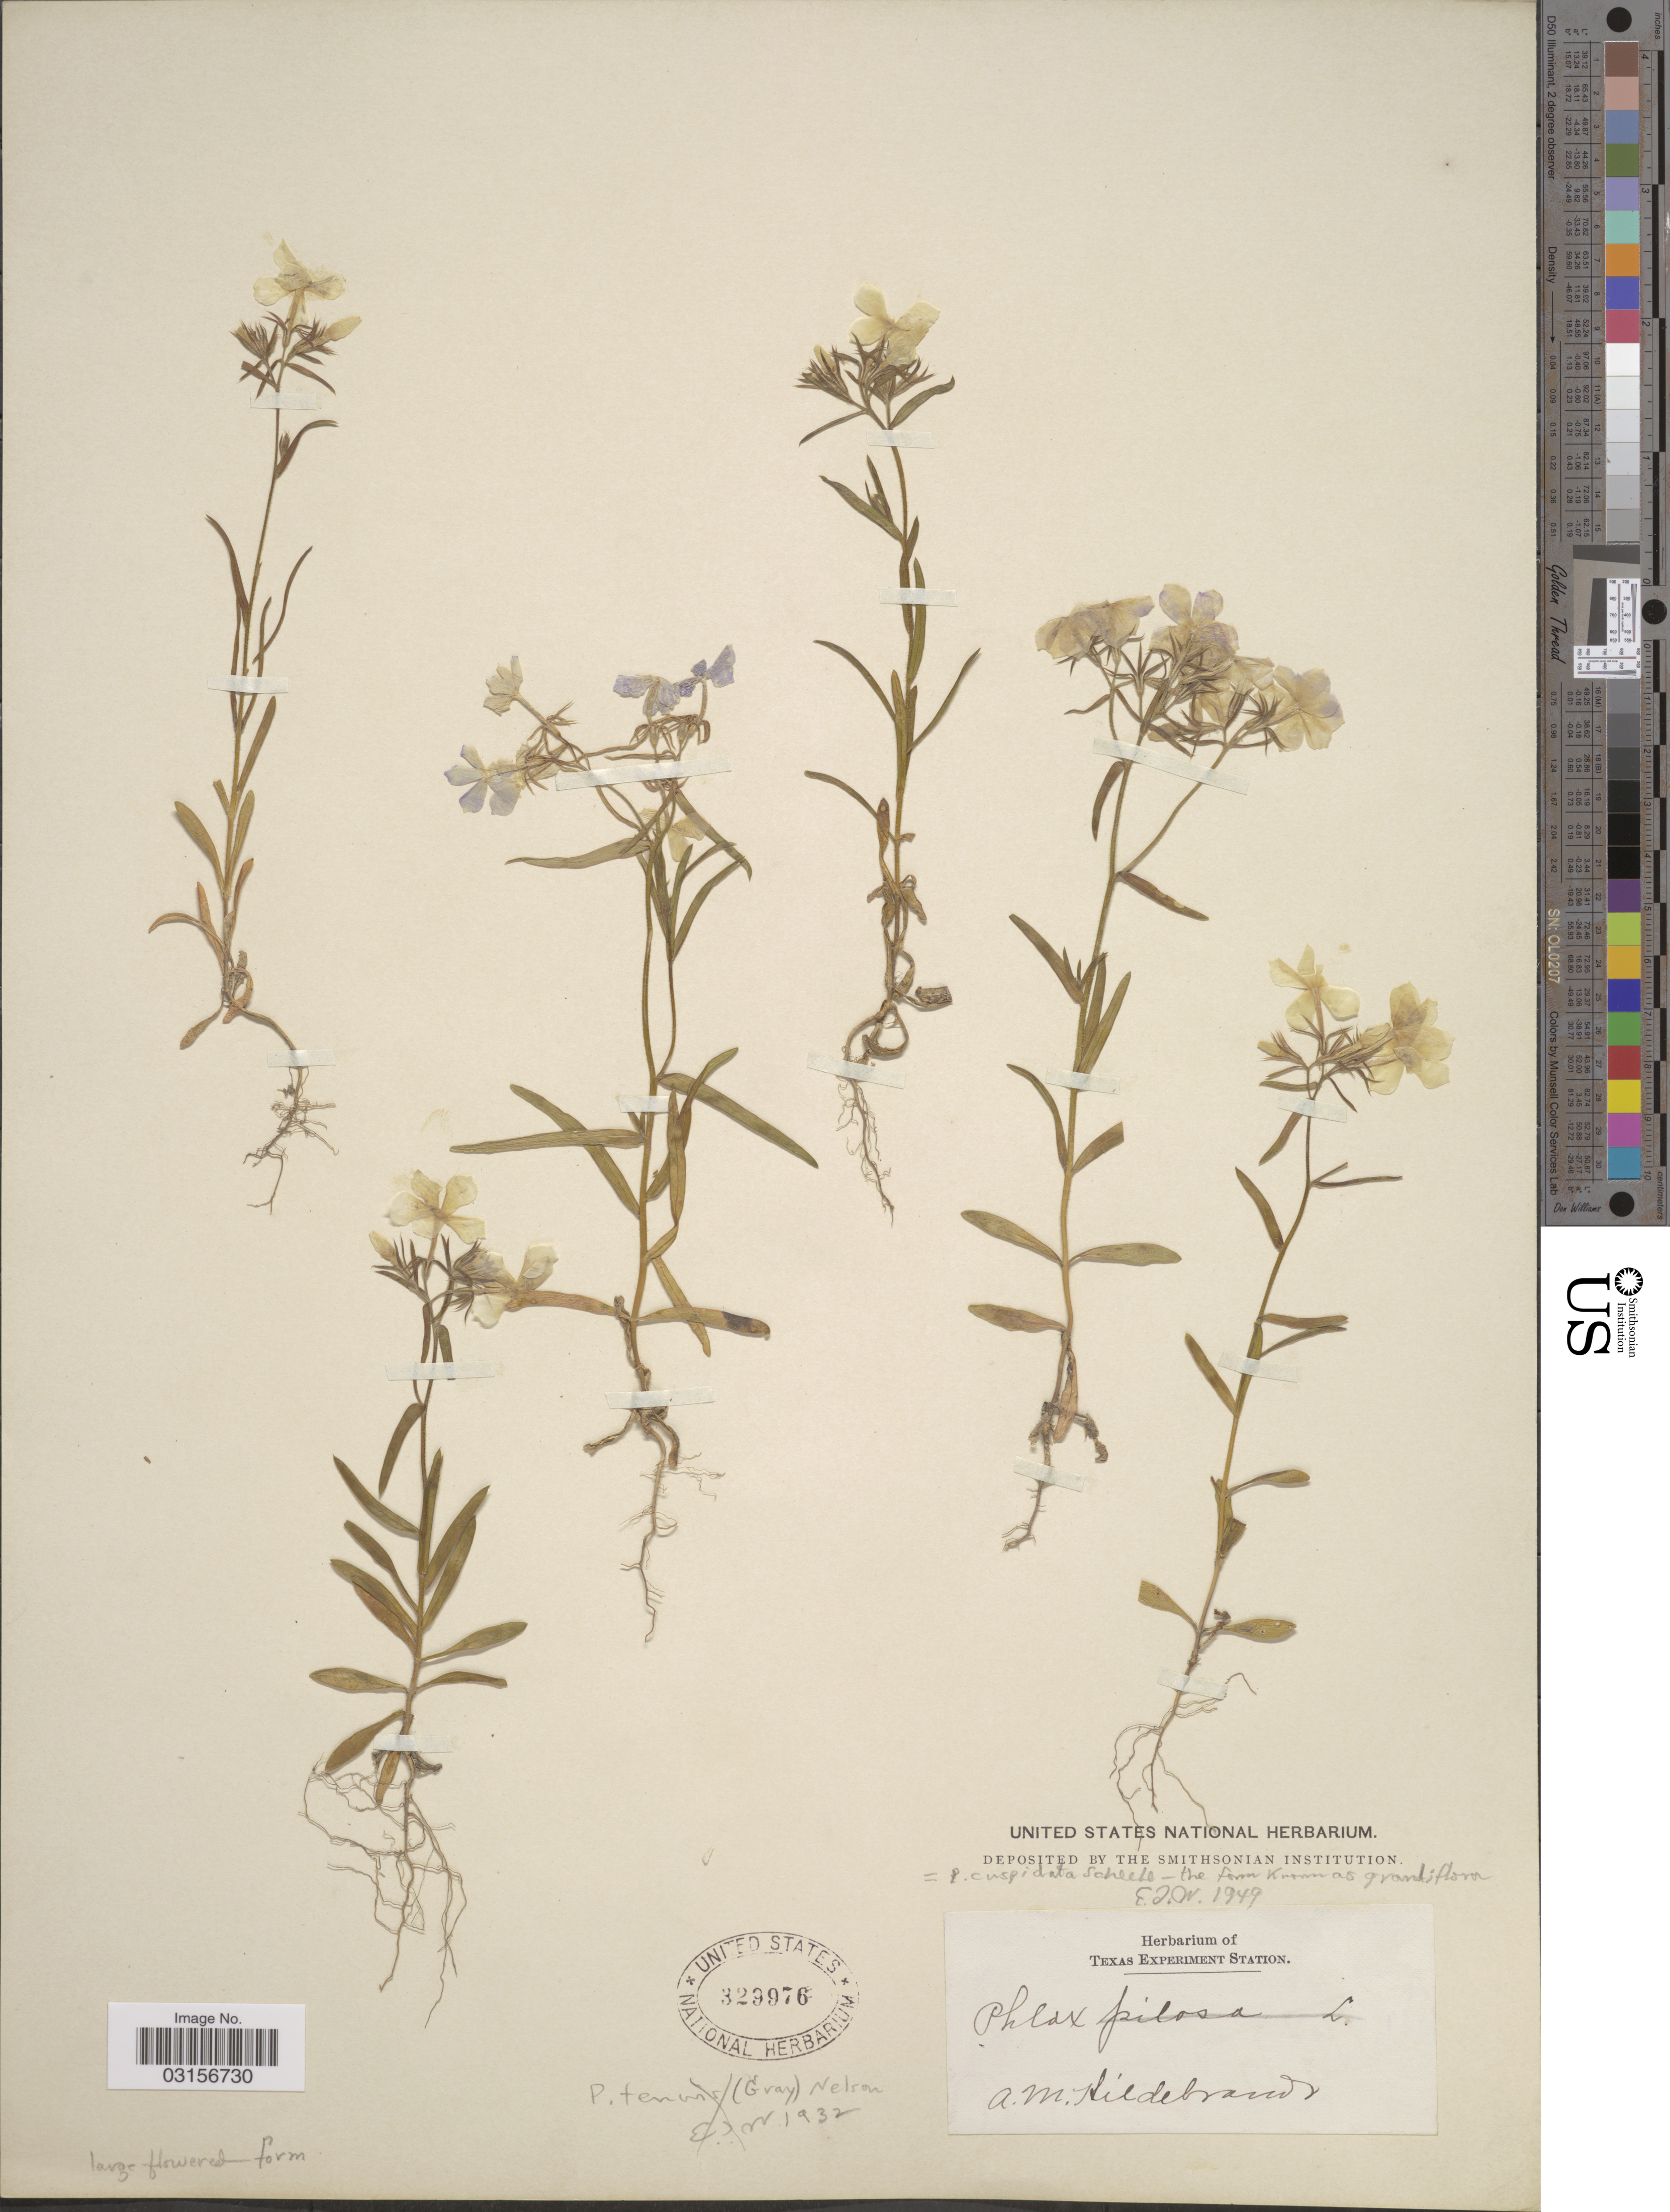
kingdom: Plantae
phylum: Tracheophyta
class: Magnoliopsida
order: Ericales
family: Polemoniaceae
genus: Phlox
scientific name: Phlox cuspidata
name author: Scheele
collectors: A. Hildebrand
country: United States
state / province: Texas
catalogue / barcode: US 329976